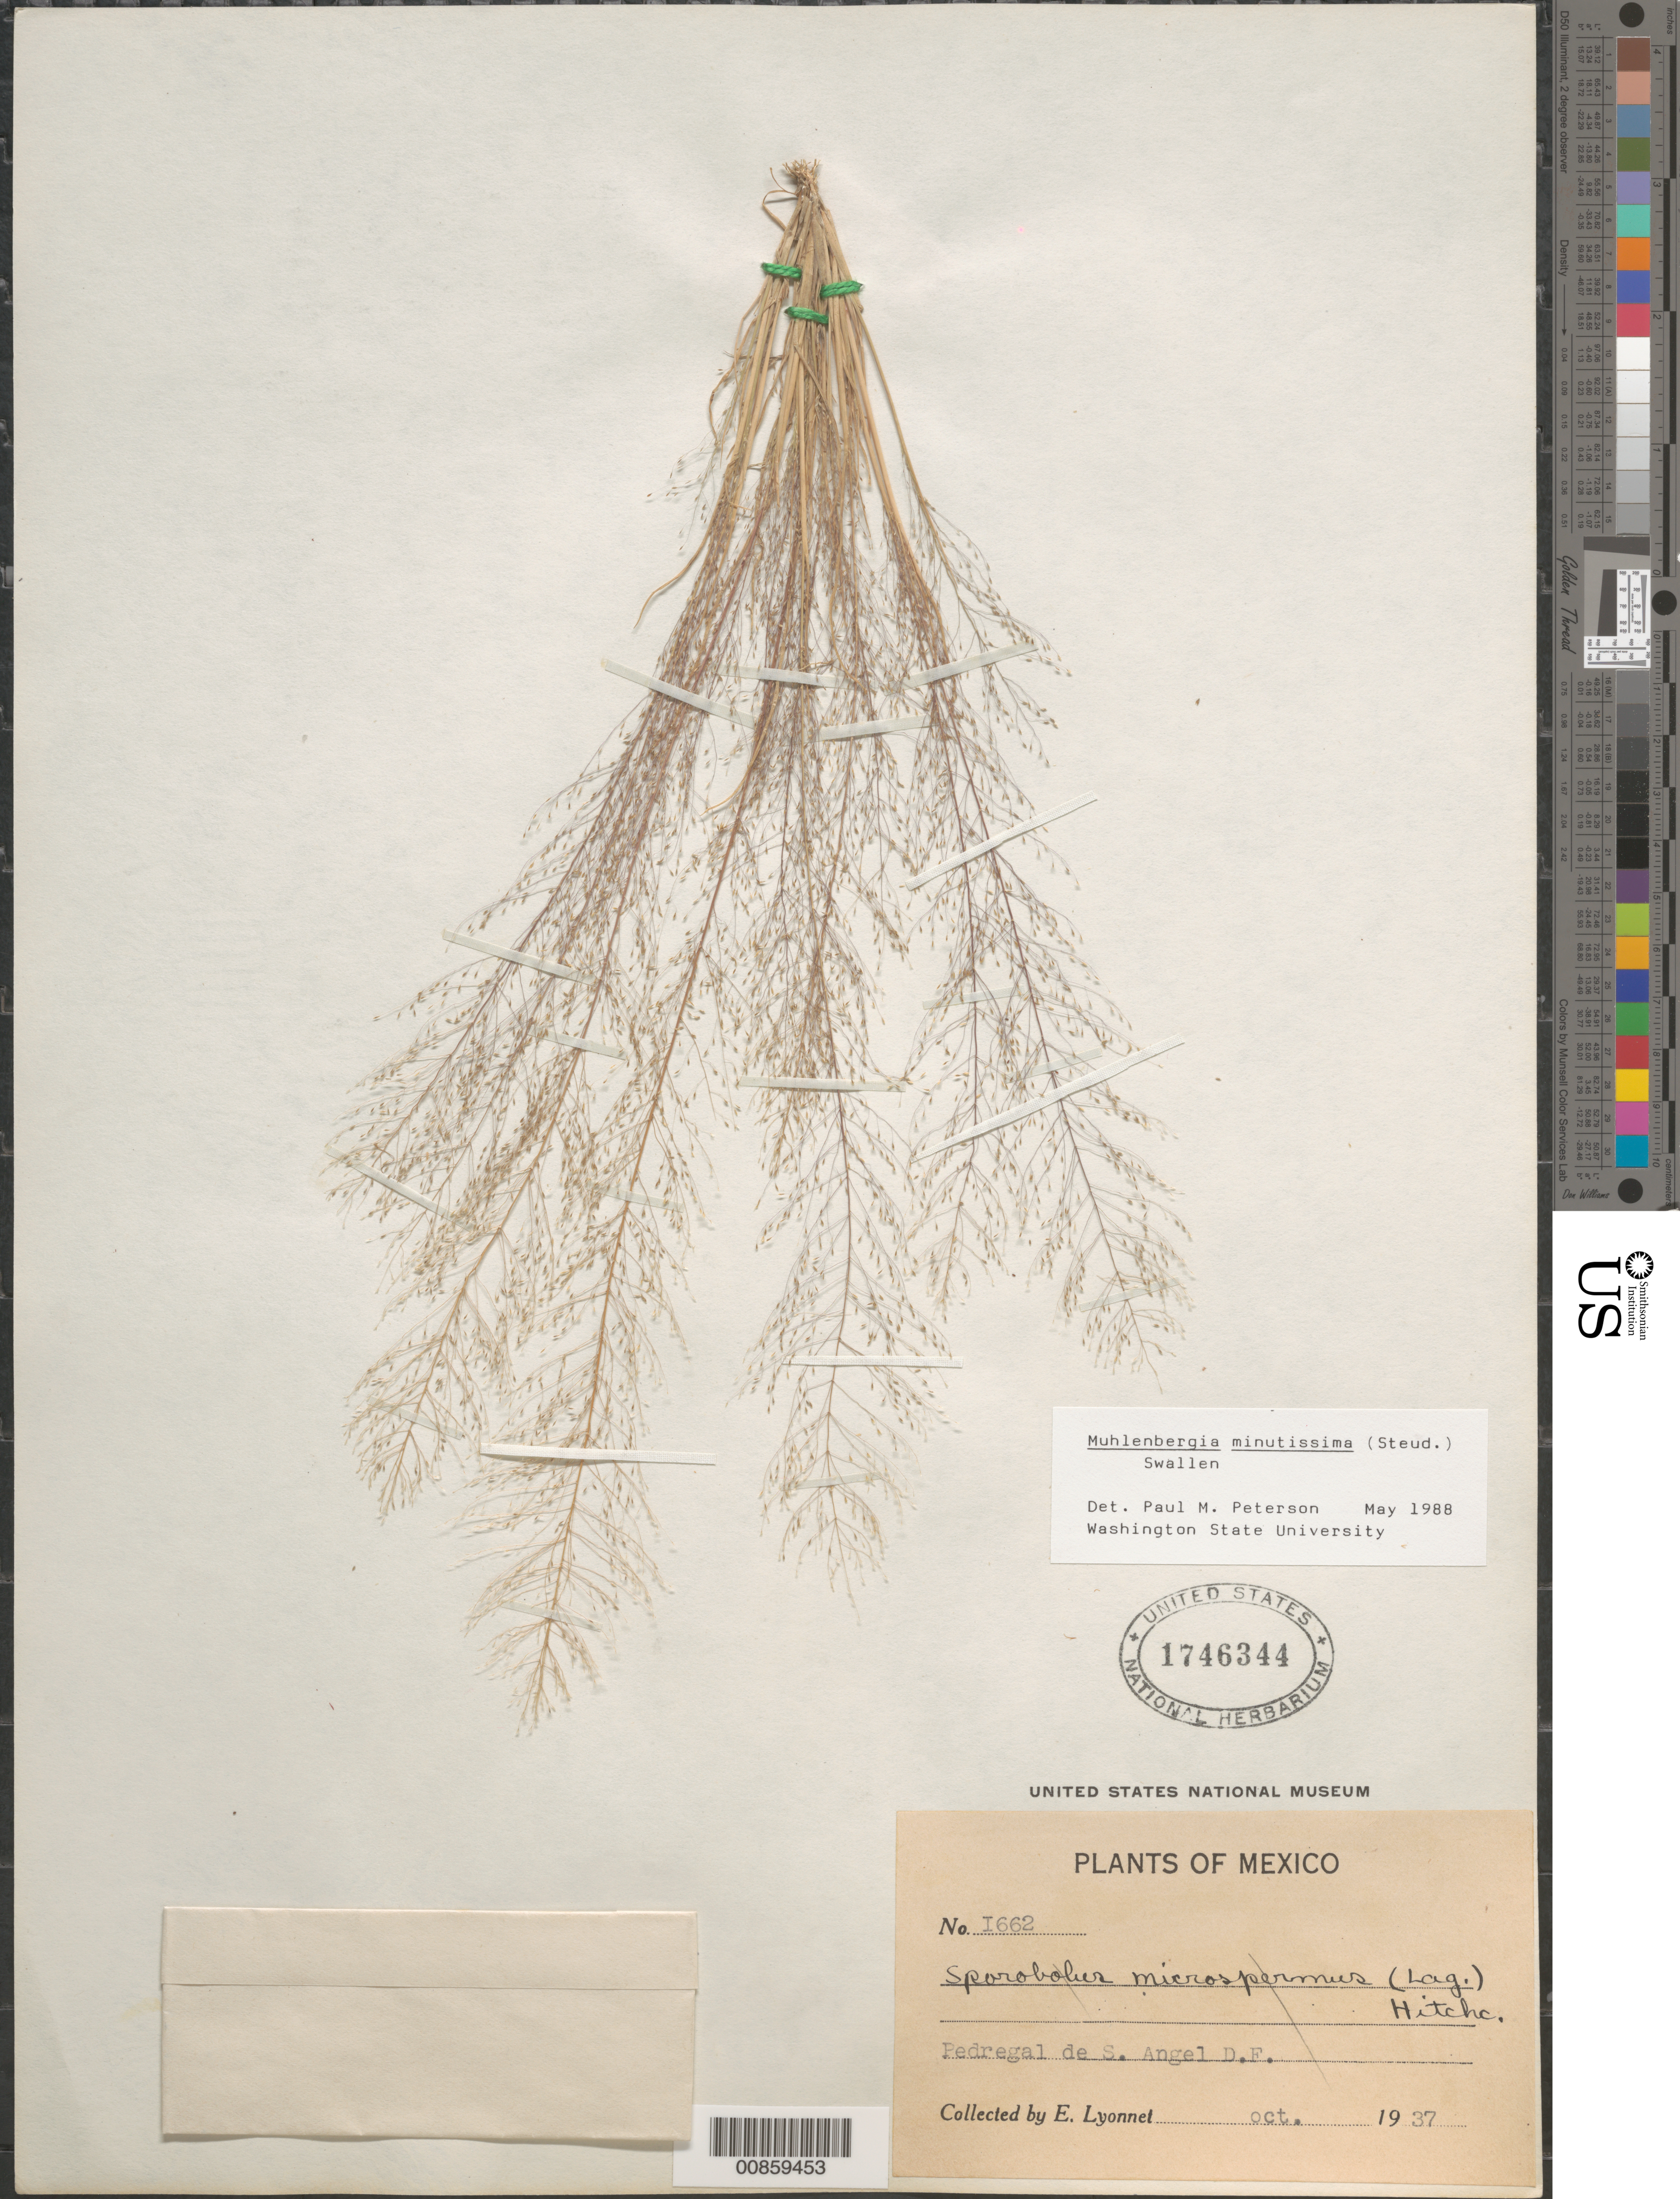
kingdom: Plantae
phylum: Tracheophyta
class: Liliopsida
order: Poales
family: Poaceae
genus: Muhlenbergia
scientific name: Muhlenbergia minutissima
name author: (Steud.) Swallen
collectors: Bro. E. Lyonnet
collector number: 1662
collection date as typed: Oct 1937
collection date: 1937-10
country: Mexico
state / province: Distrito Federal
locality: Pedregal de San Angel, D.F.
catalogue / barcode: US 1746344